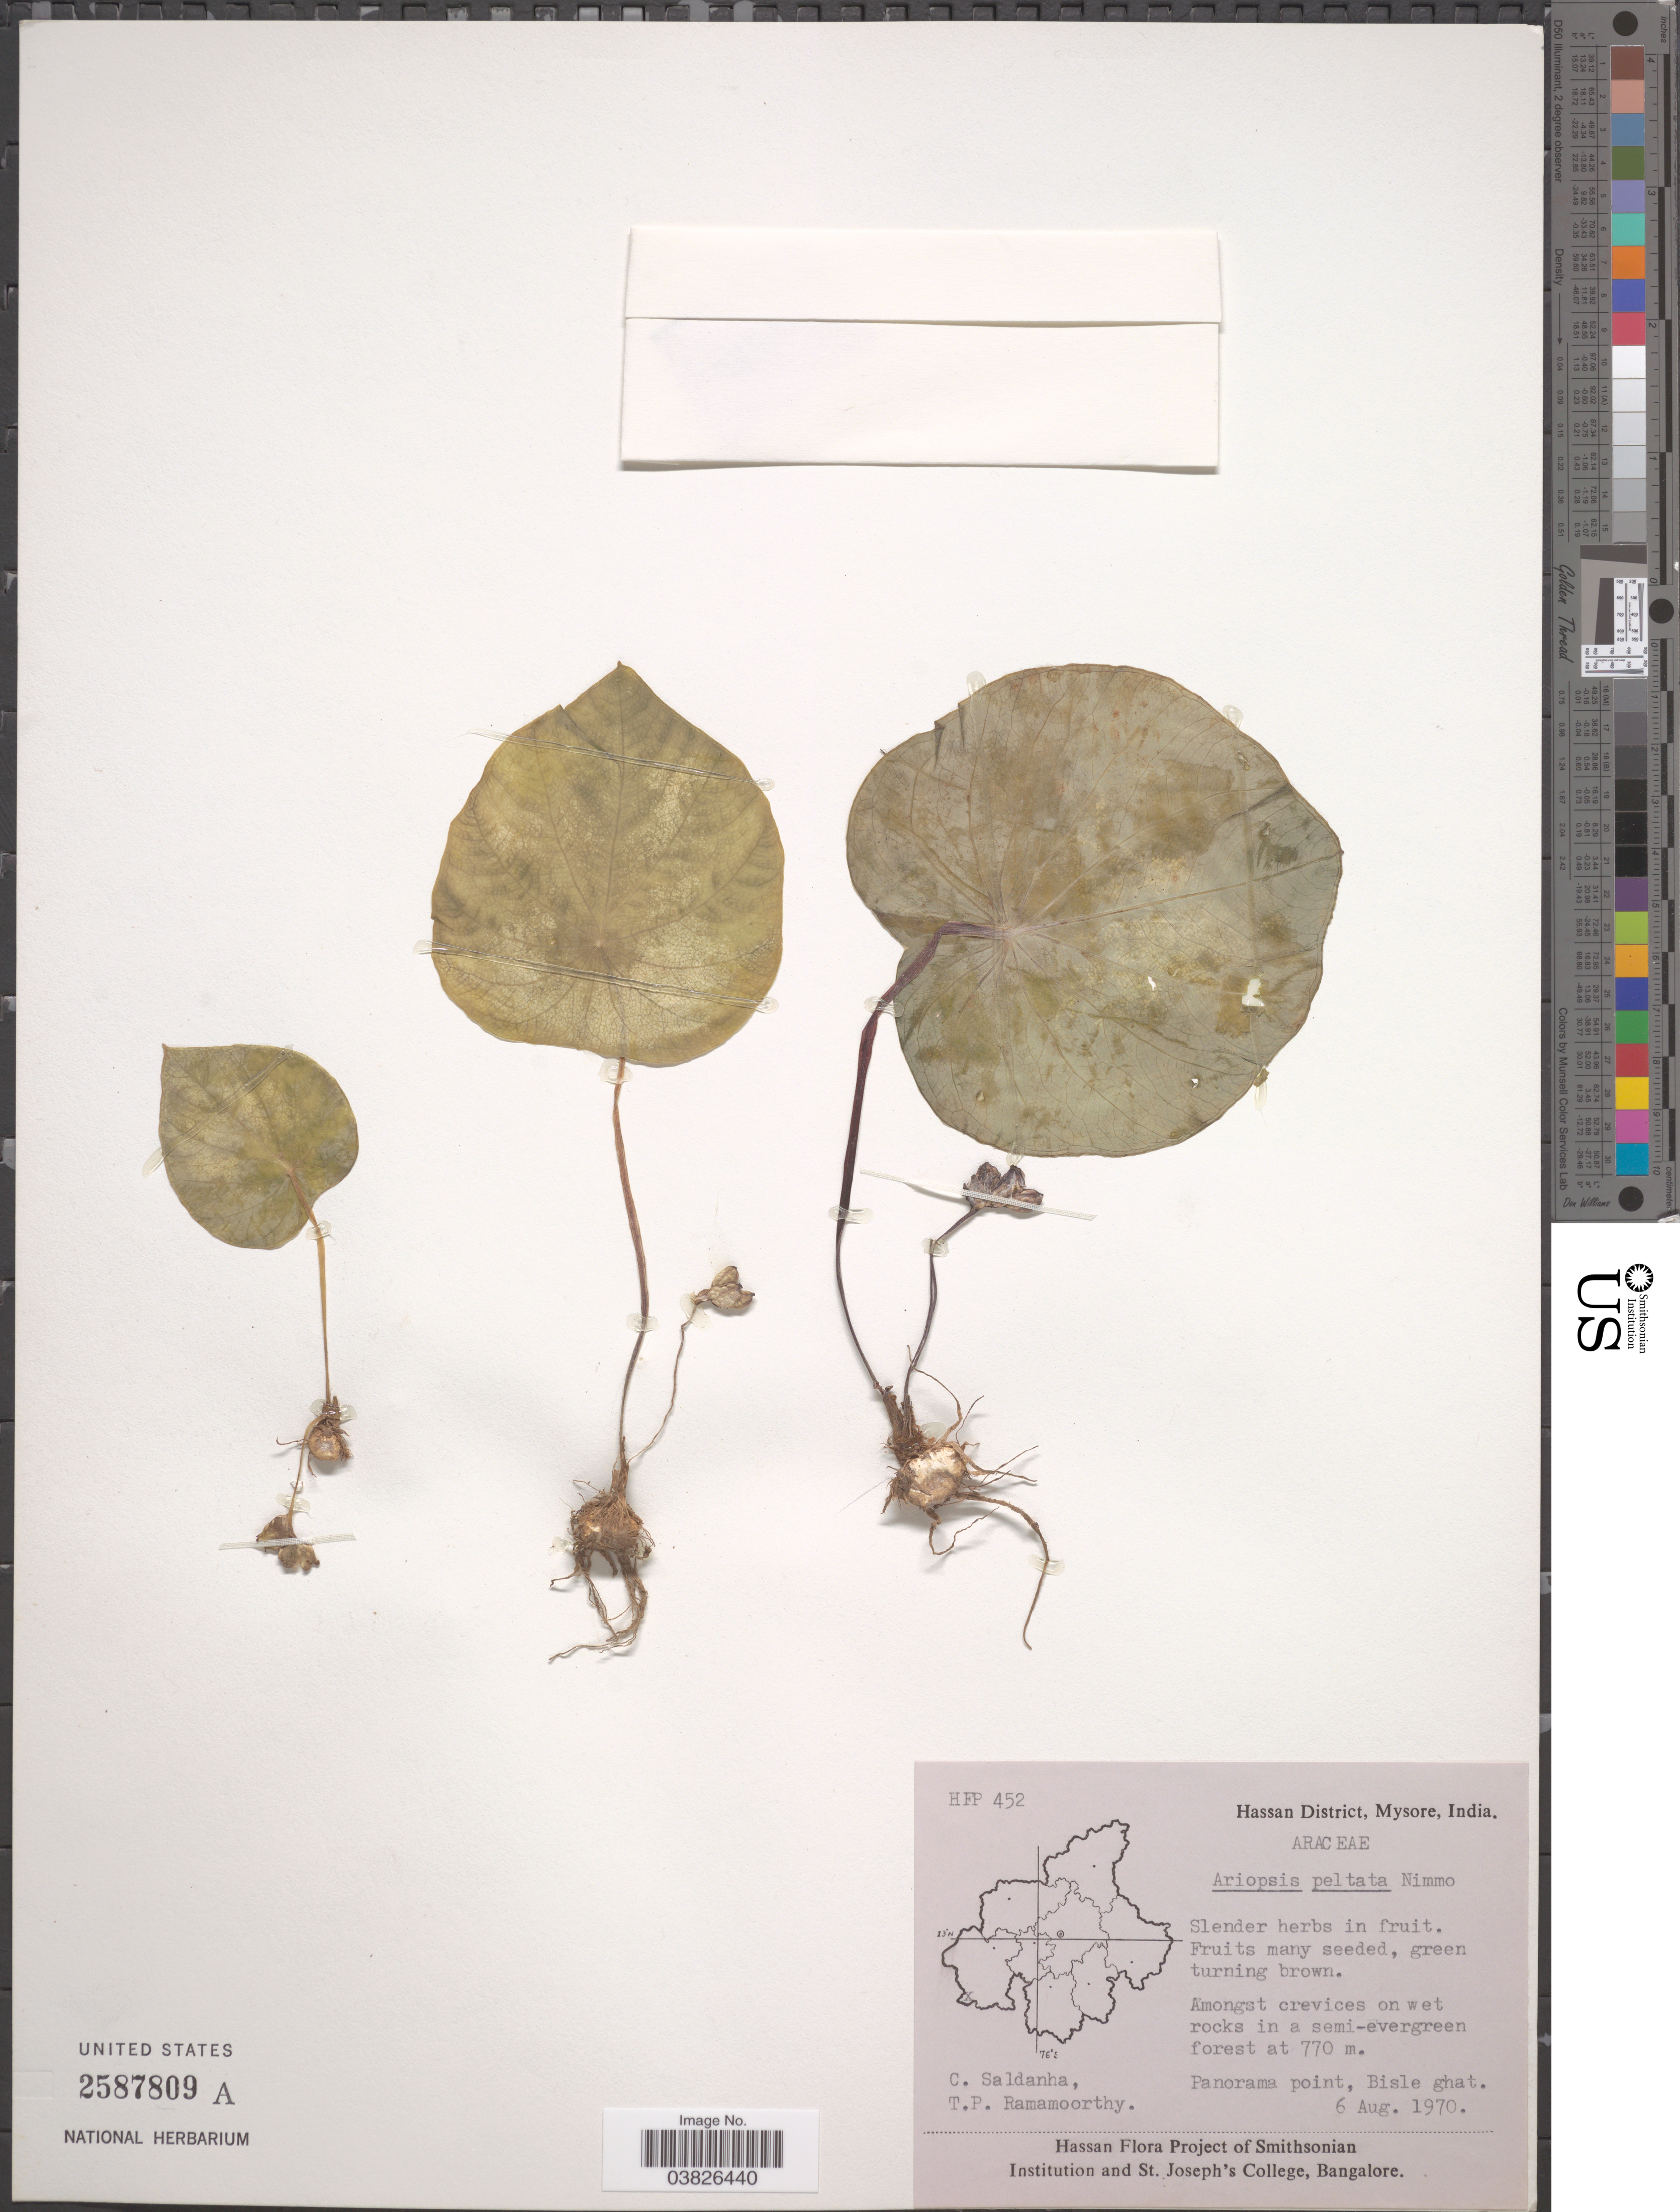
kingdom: Plantae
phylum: Tracheophyta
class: Liliopsida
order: Alismatales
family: Araceae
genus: Ariopsis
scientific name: Ariopsis peltata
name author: Nimmo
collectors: C. Saldanha & T. P. Ramamoorthy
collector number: HFP452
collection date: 1970-08-06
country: India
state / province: Karnataka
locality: Hassan District, Mysore. Panorama point, Bisle ghat.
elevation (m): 770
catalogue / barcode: US 2587809A